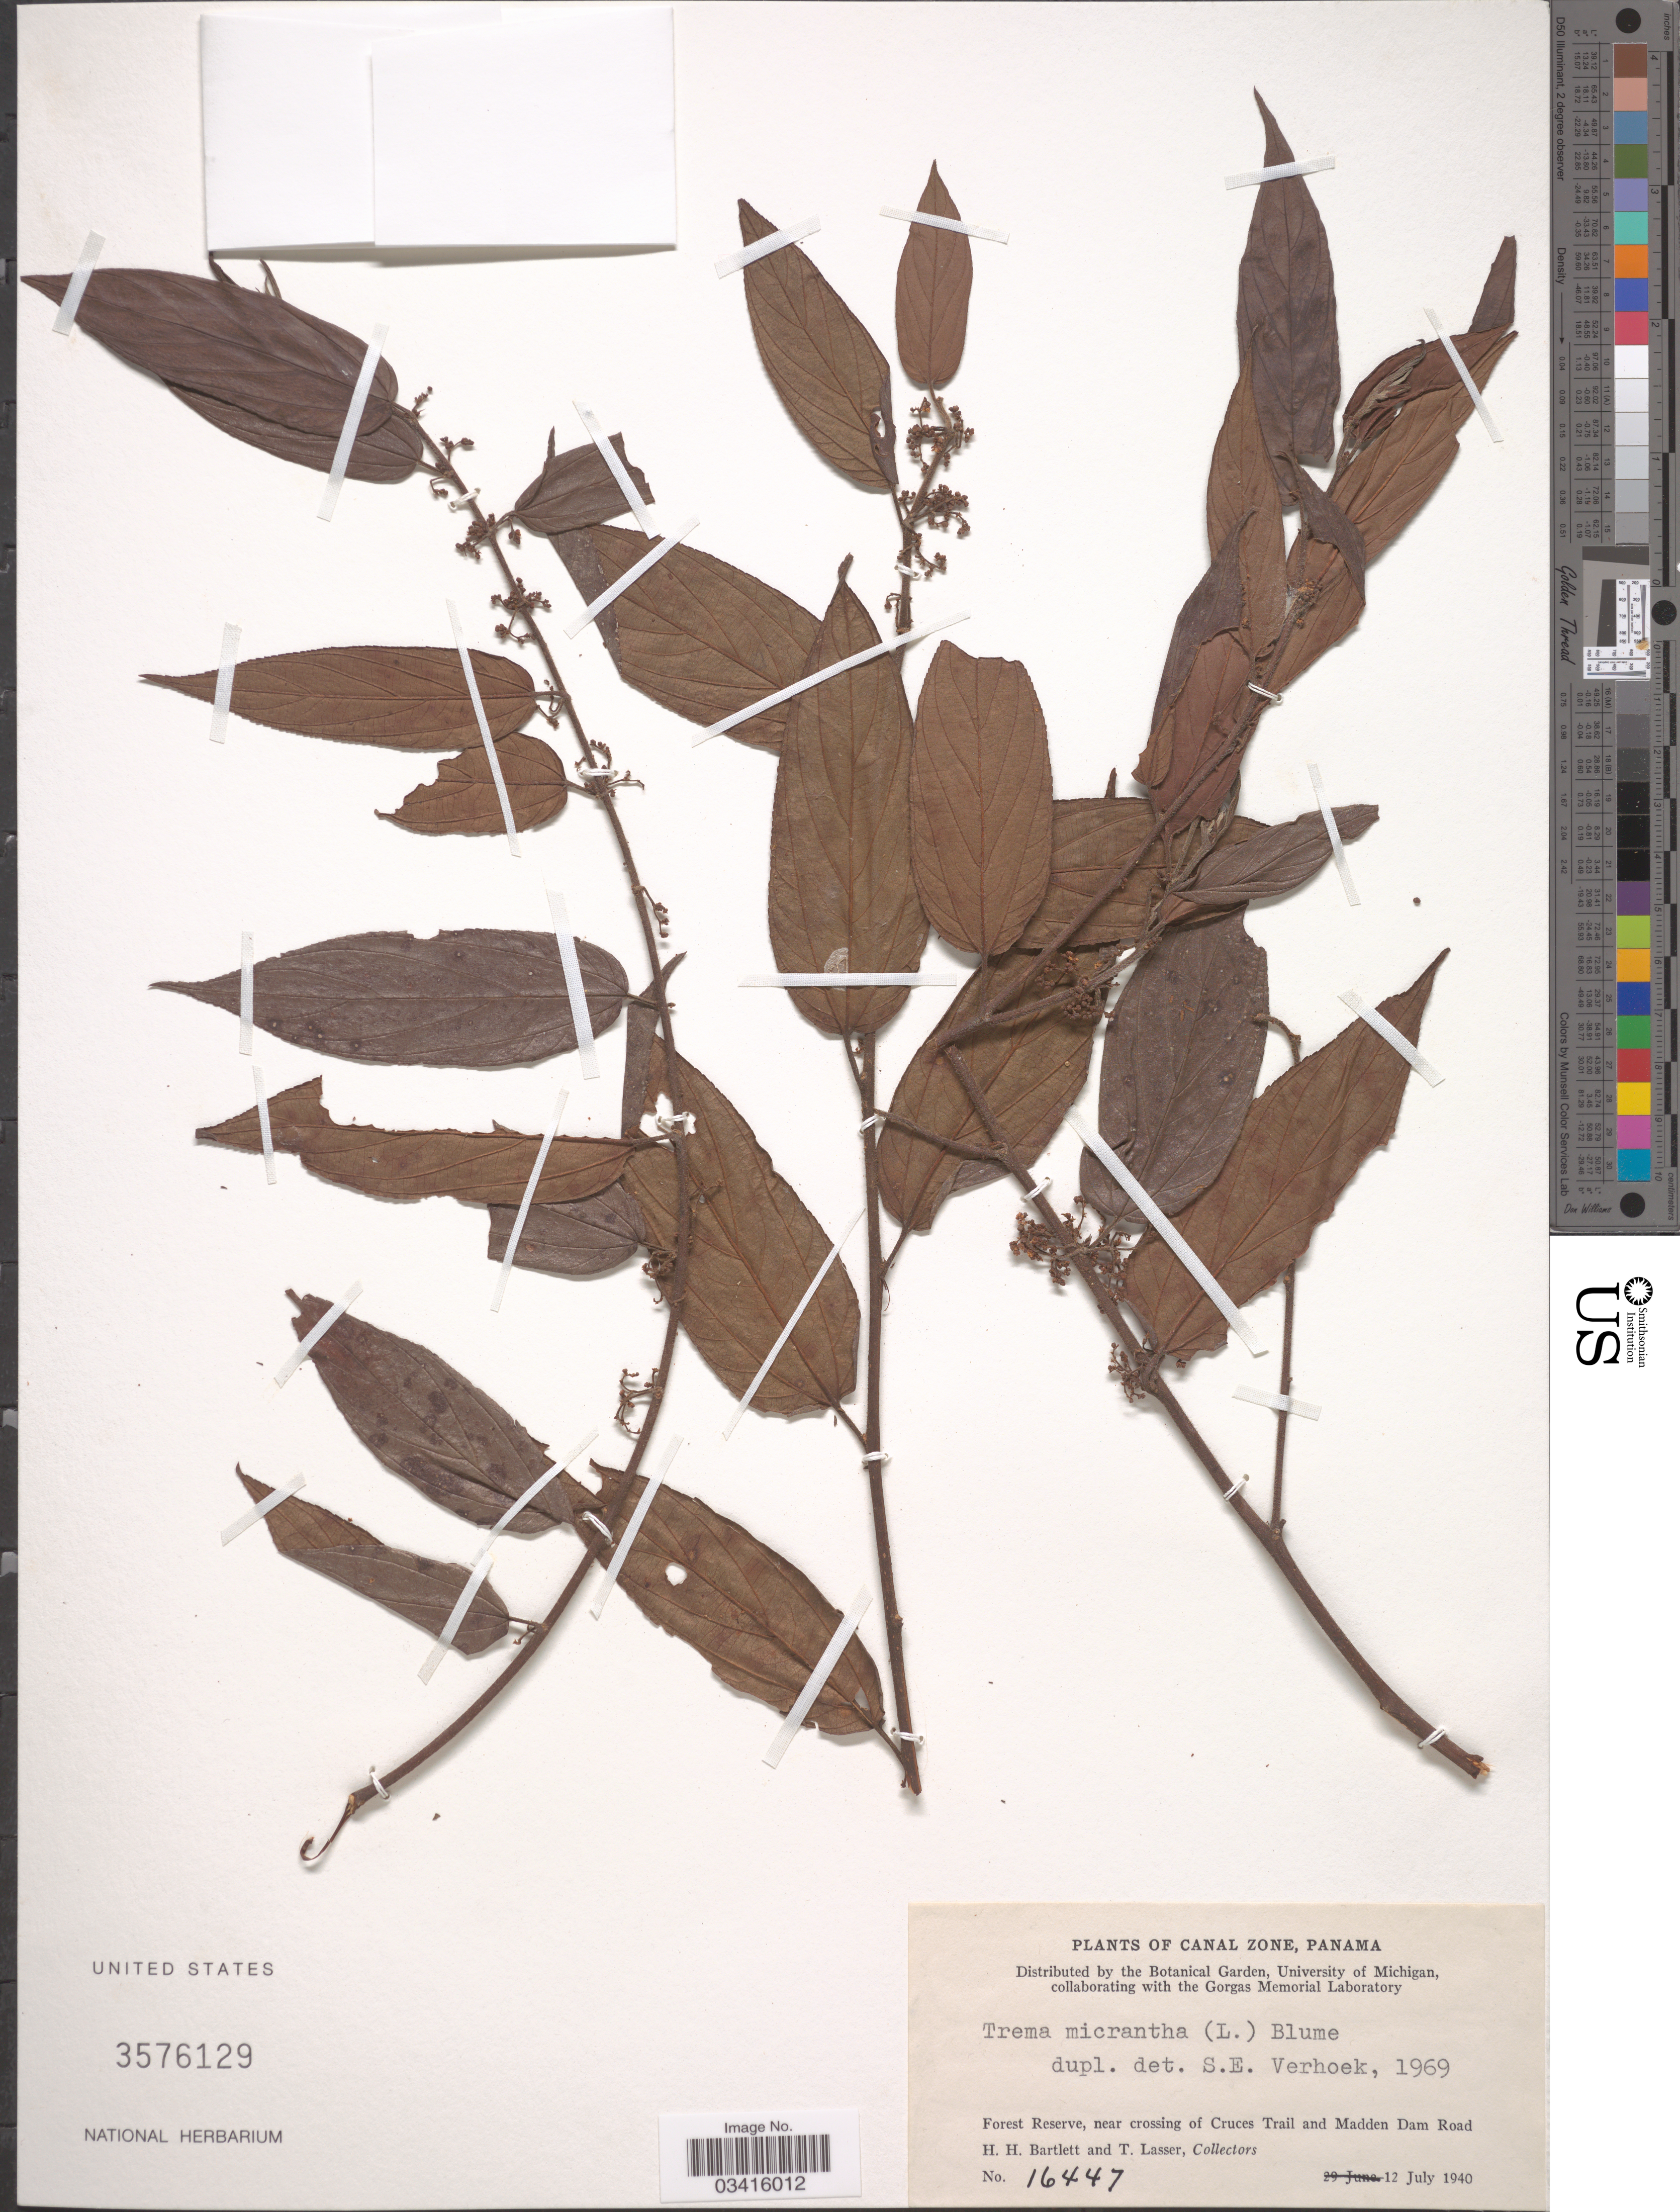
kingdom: Plantae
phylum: Tracheophyta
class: Magnoliopsida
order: Rosales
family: Cannabaceae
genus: Trema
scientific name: Trema micranthum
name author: (L.) Blume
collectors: H. H. Bartlett & T. Lasser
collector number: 16447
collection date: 1940-07-12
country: Panama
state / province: Colón / Panamá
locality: Canal Zone. Forest Reserve, near crossing of Cruces Trail and Madden Dam Road.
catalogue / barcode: US 3576129